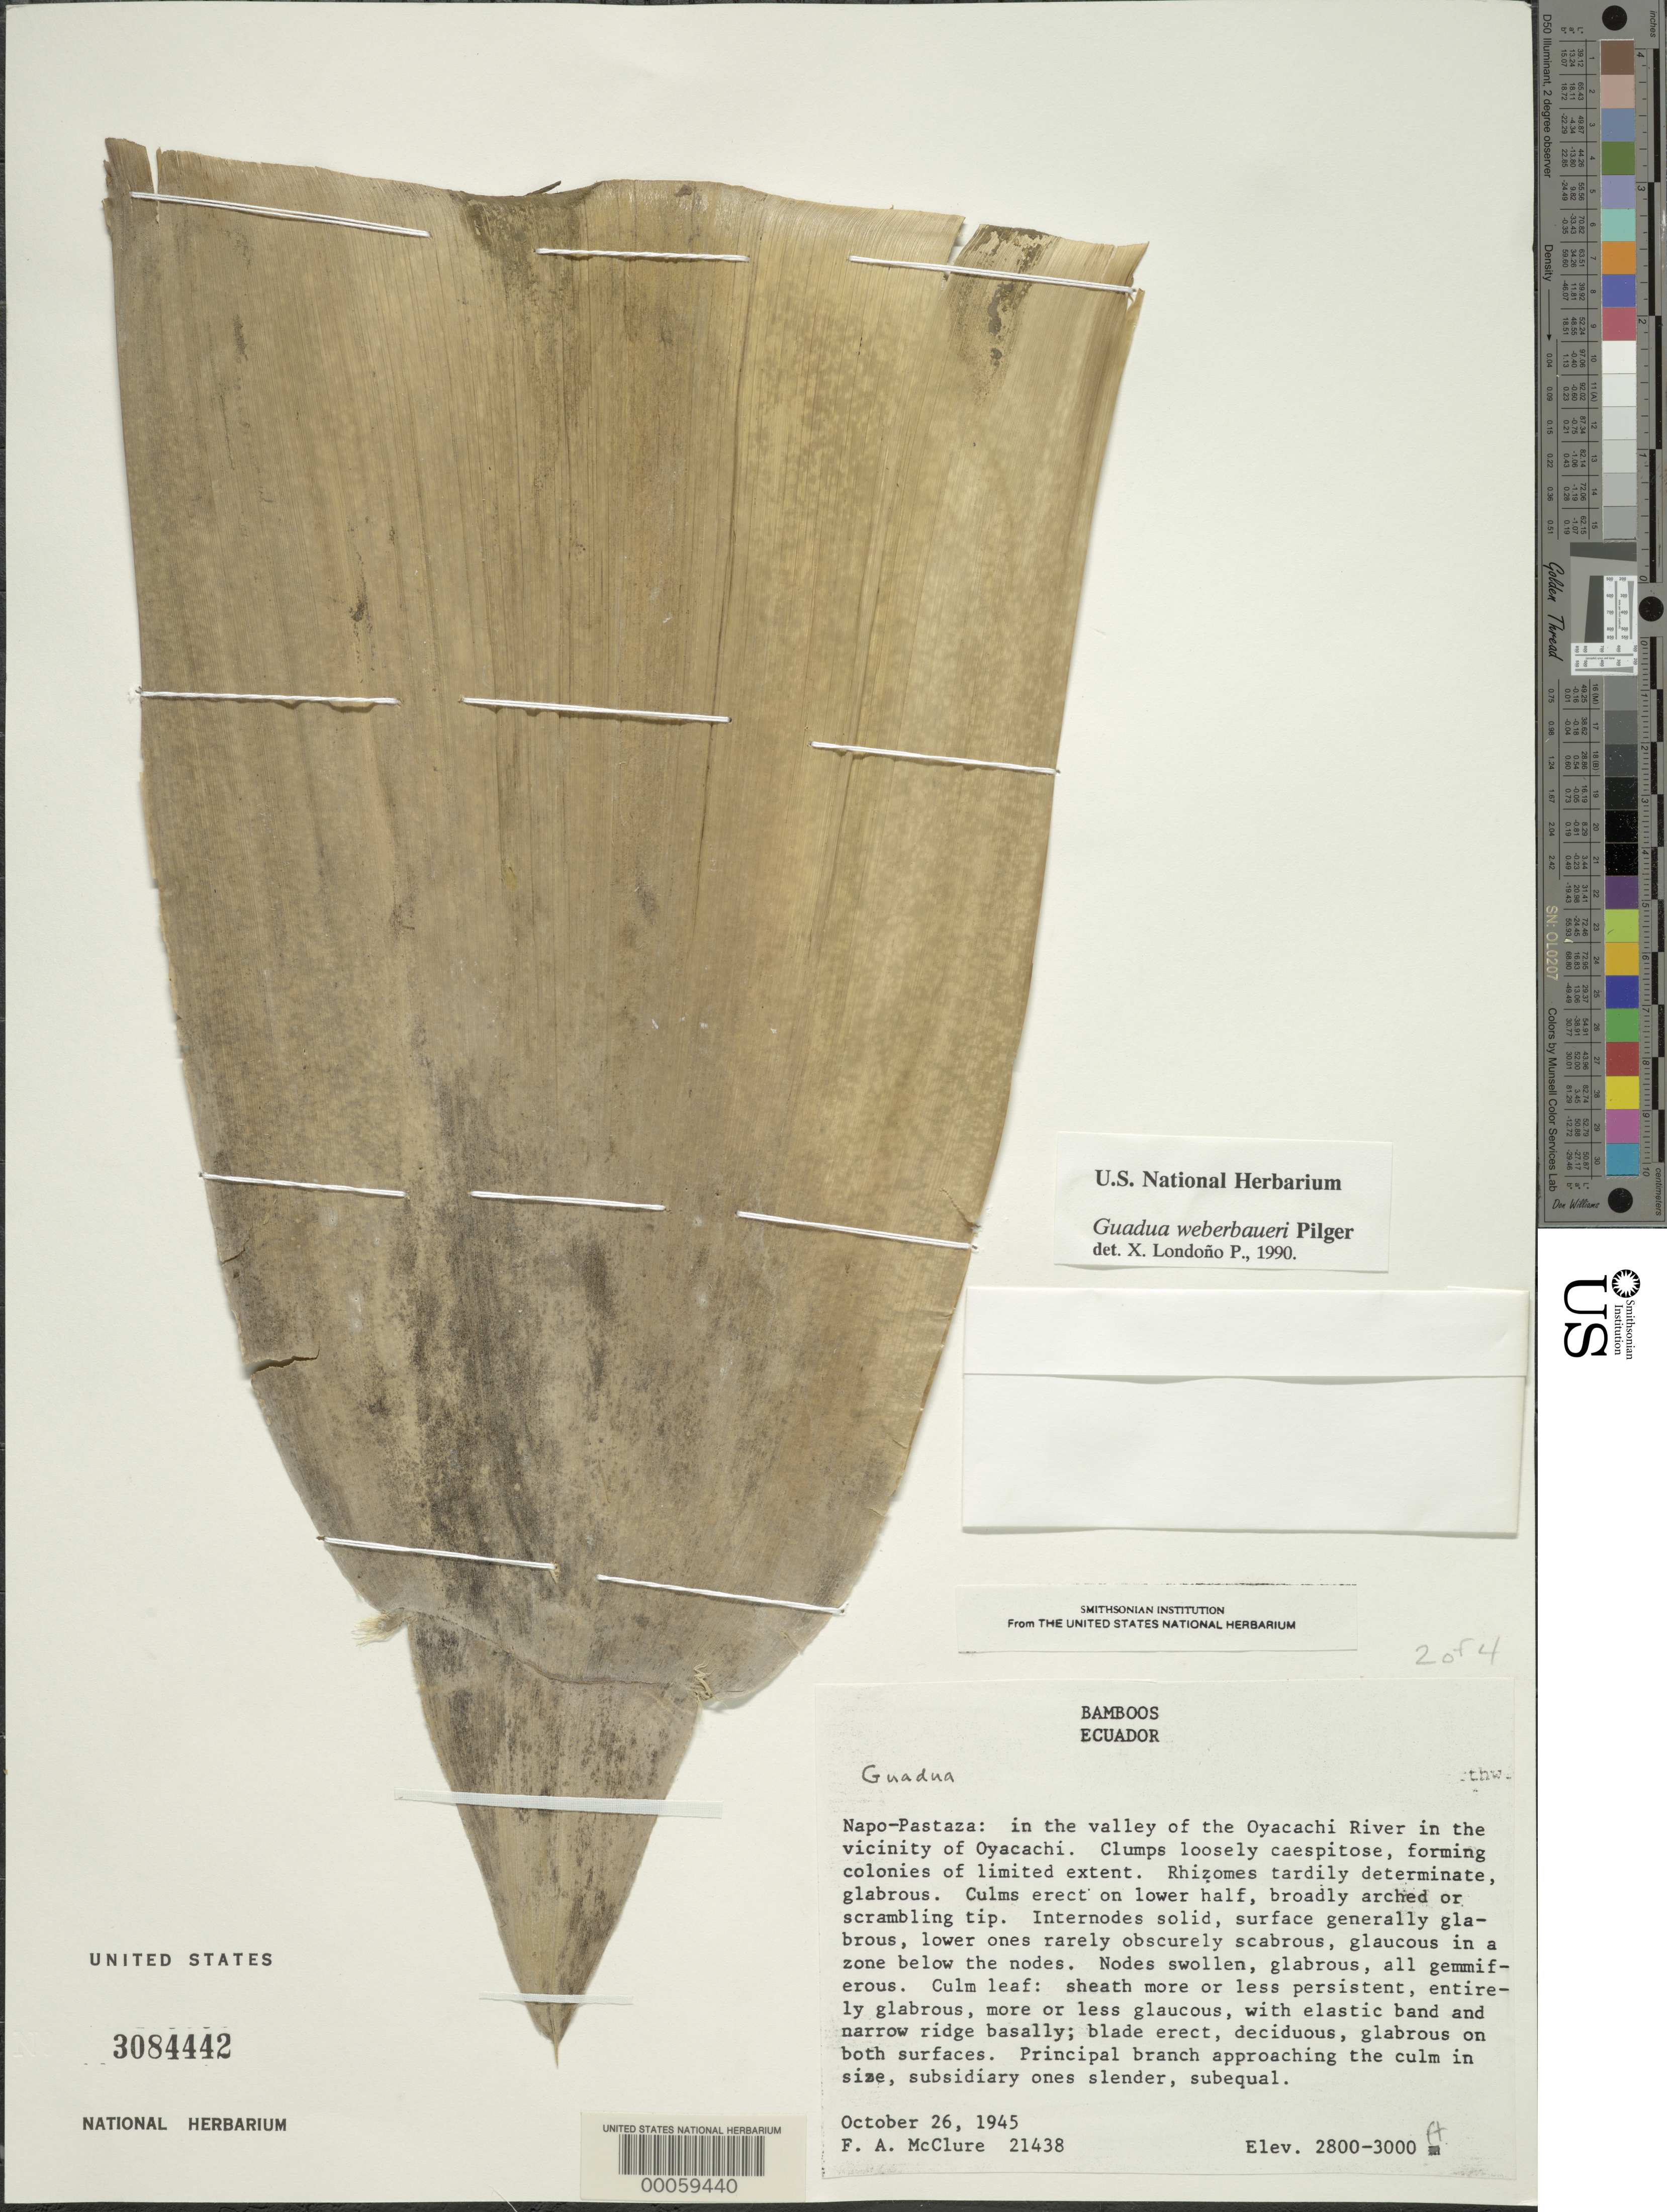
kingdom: Plantae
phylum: Tracheophyta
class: Liliopsida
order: Poales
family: Poaceae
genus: Guadua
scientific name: Guadua weberbaueri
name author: Pilg.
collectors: F. A. McClure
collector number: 21438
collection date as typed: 26 Oct 1945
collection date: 1945-10-26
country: Ecuador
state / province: Napo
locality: Valley of oyacachi River in vicinity of oyacachi, Prov. of Napo-pastaza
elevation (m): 2800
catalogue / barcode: US 3084442